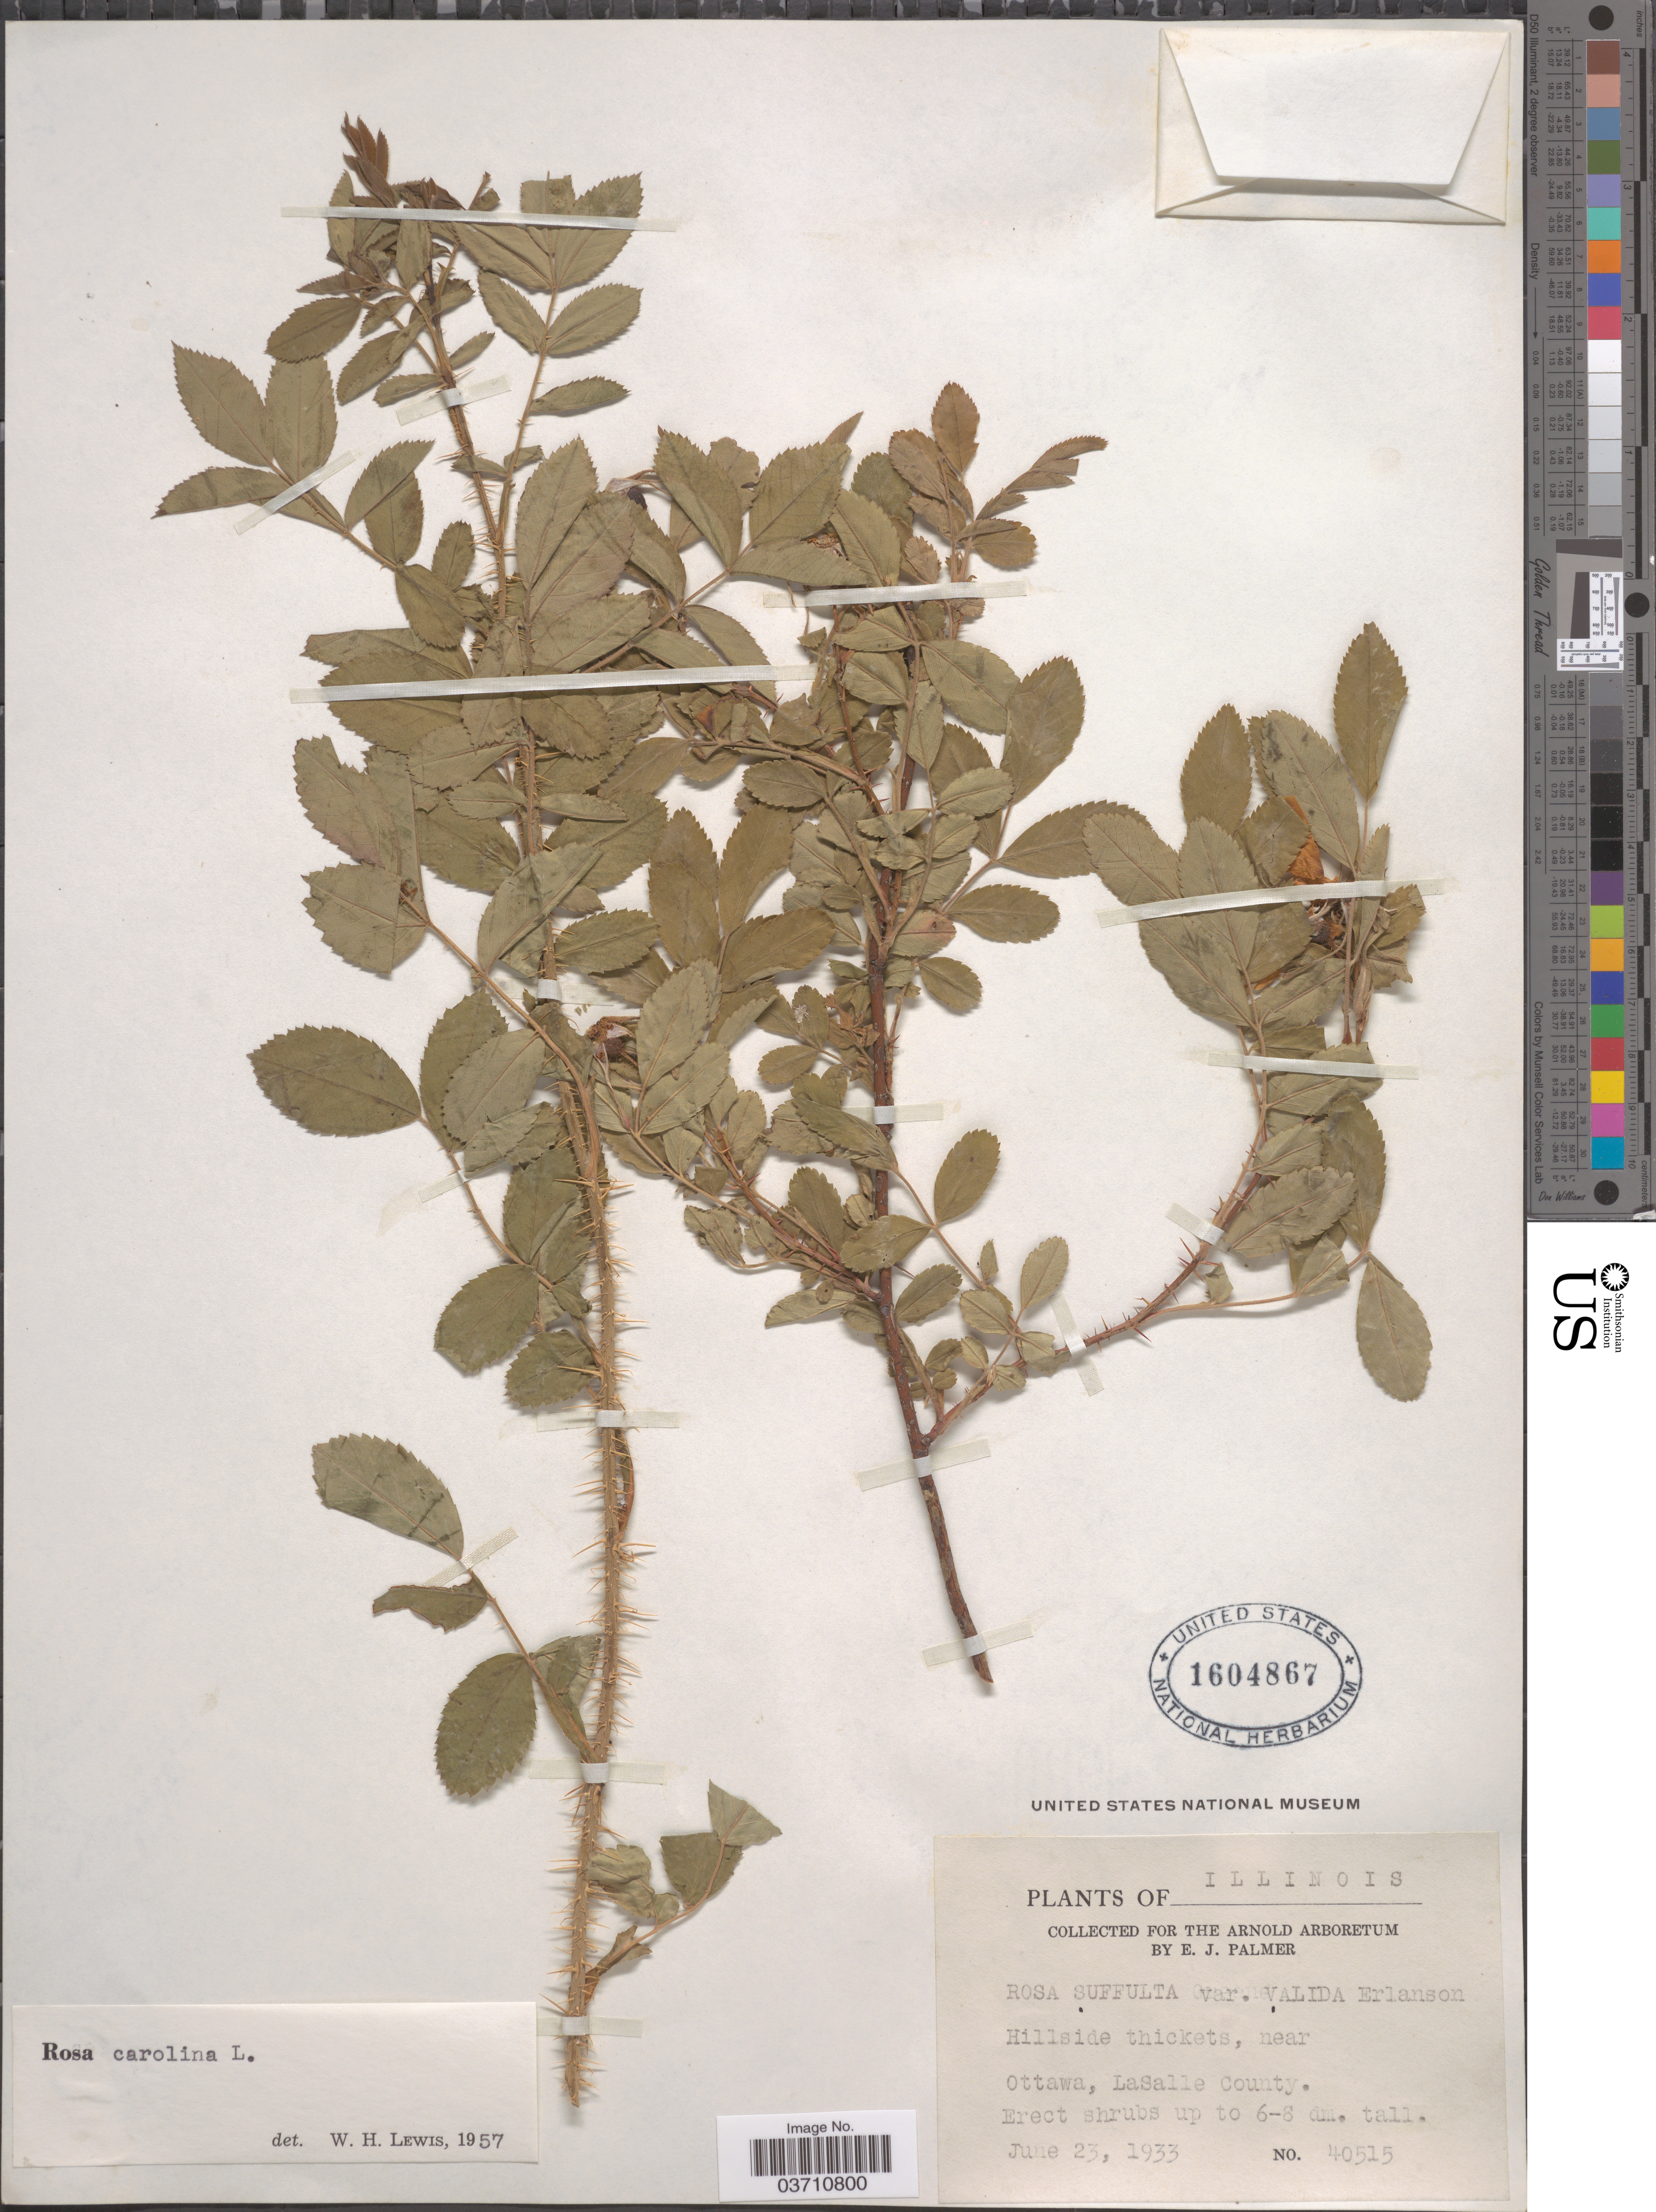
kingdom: Plantae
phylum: Tracheophyta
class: Magnoliopsida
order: Rosales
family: Rosaceae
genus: Rosa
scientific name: Rosa carolina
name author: L.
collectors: E. J. Palmer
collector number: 40515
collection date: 1933-06-23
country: United States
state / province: Illinois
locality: Near Ottawa, LaSalle County.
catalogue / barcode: US 1604867